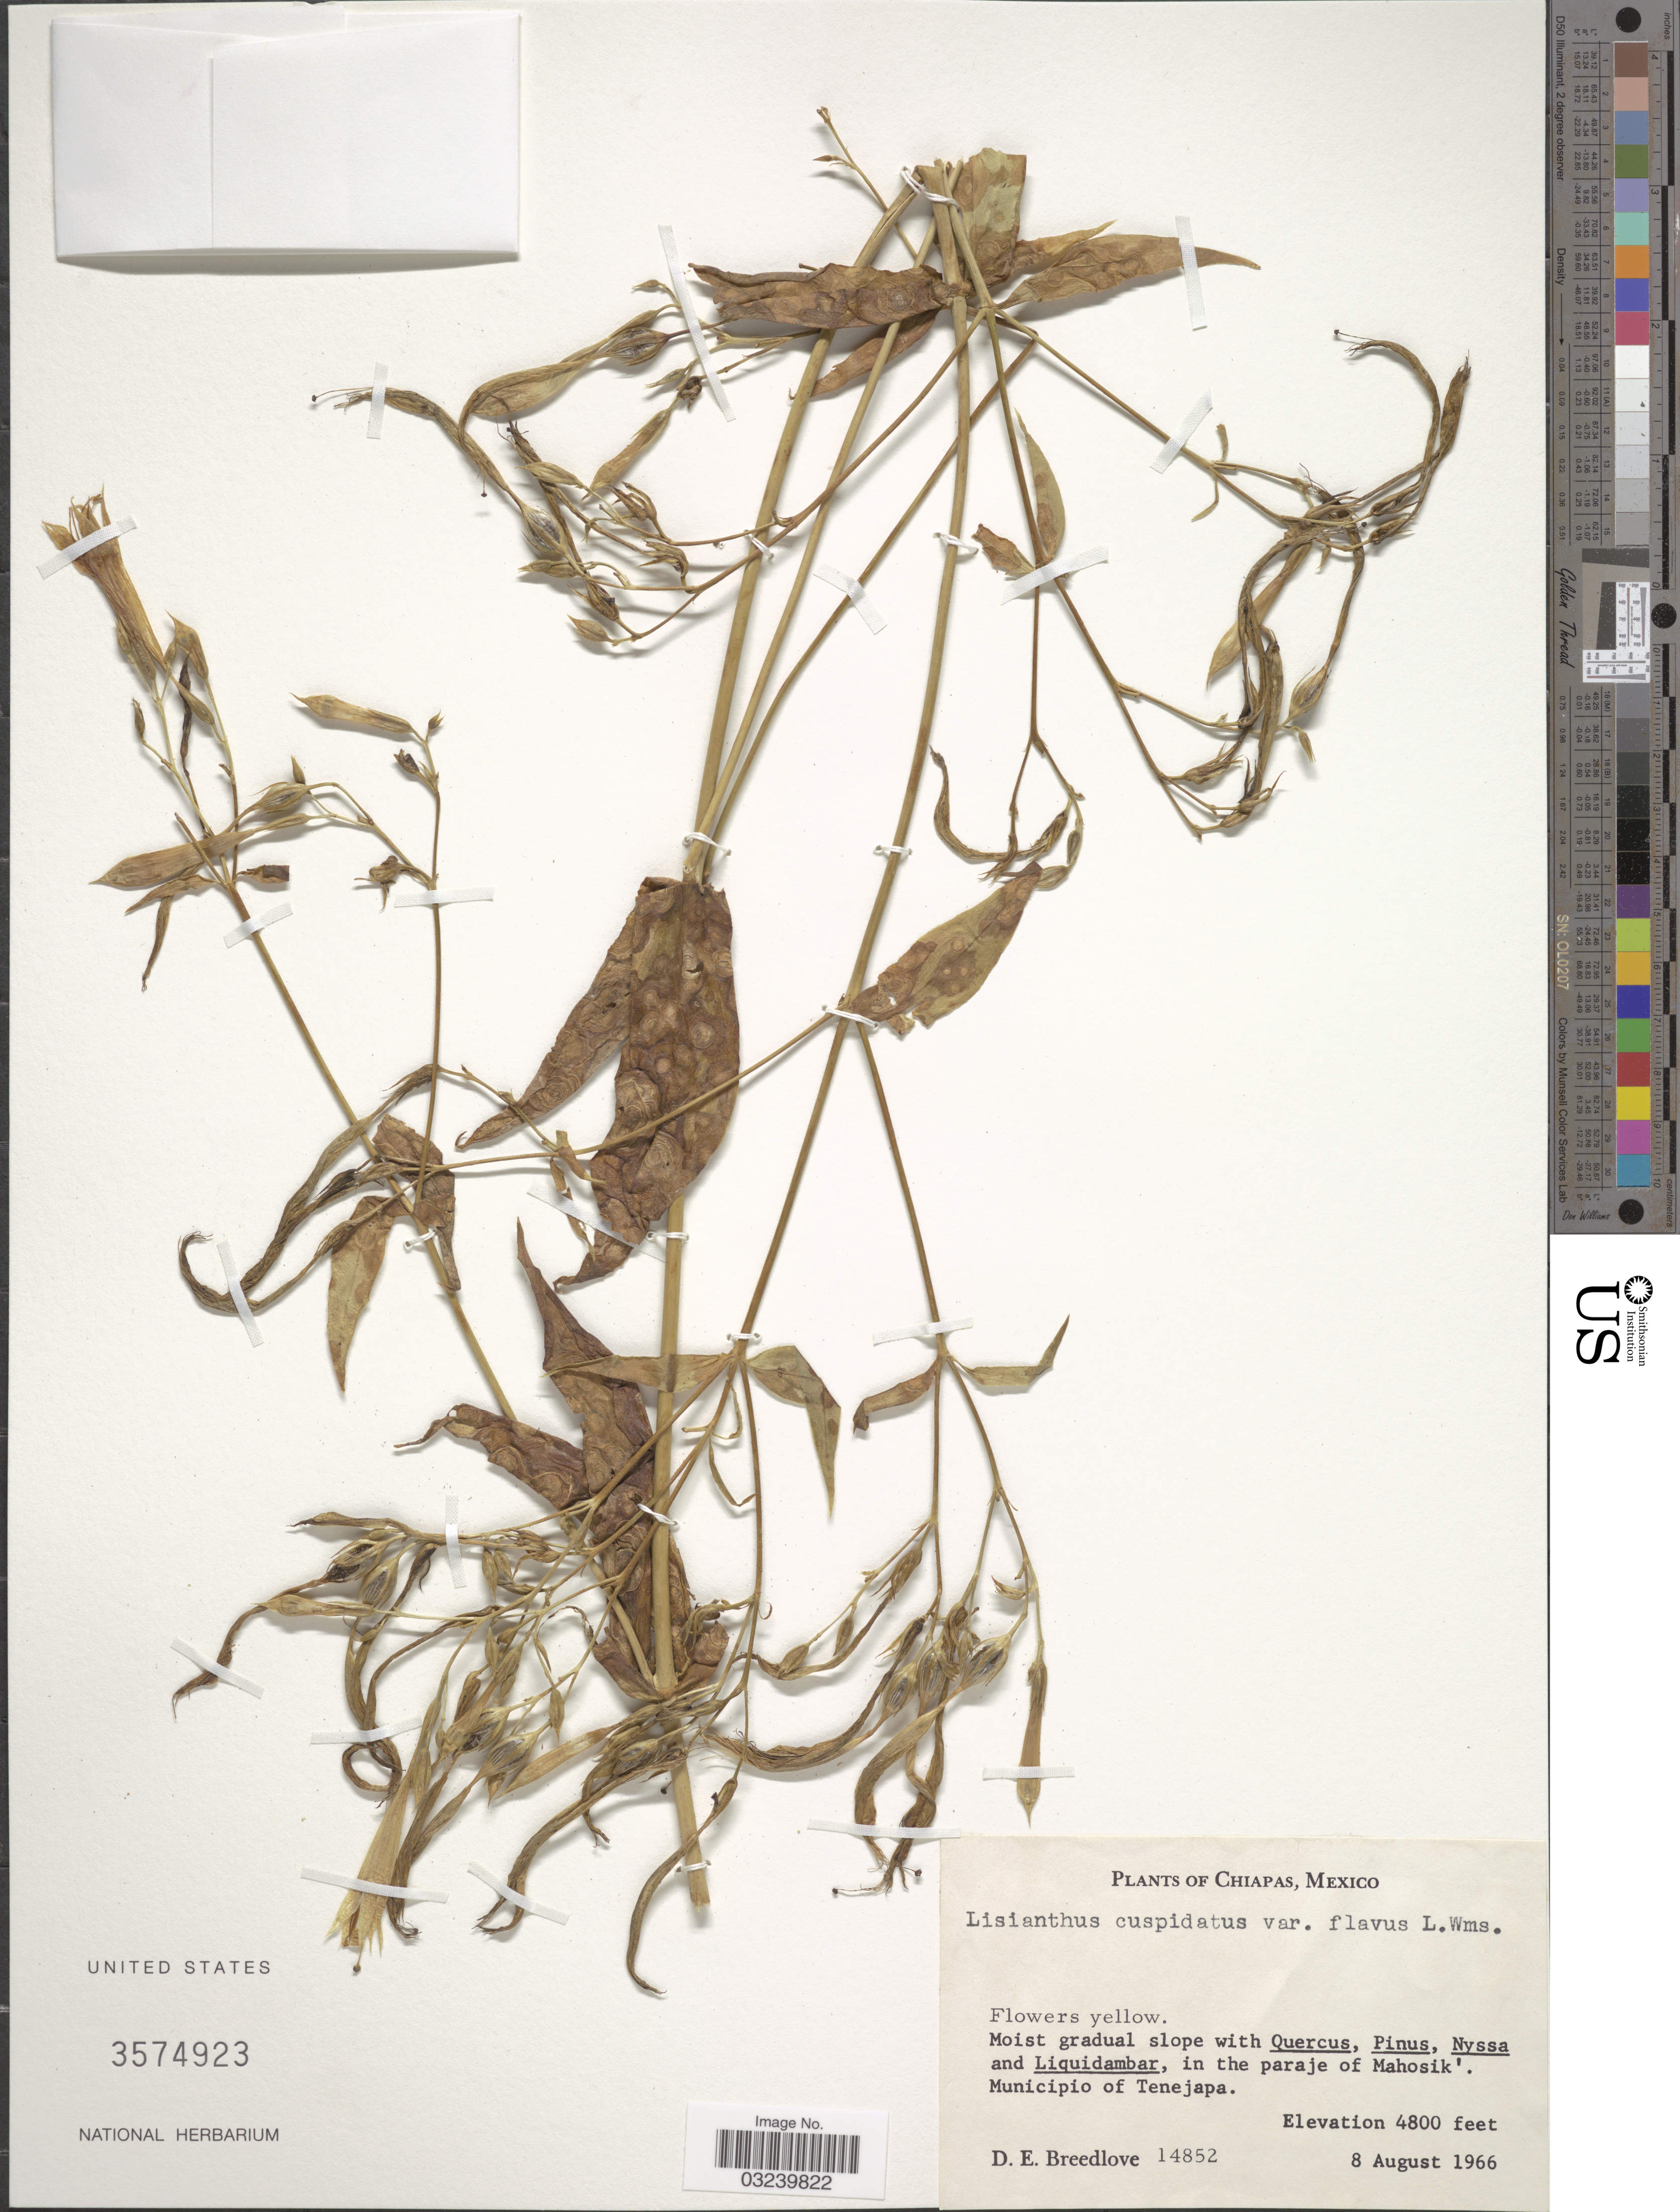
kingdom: Plantae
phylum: Tracheophyta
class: Magnoliopsida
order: Gentianales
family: Gentianaceae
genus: Lisianthius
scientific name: Lisianthius cuspidatus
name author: Bertol.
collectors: D. E. Breedlove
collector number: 14852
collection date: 1966-08-08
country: Mexico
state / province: Chiapas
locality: In the paraje of Mahosik'. Municipio of Tenejapa.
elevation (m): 1463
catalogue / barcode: US 3574923